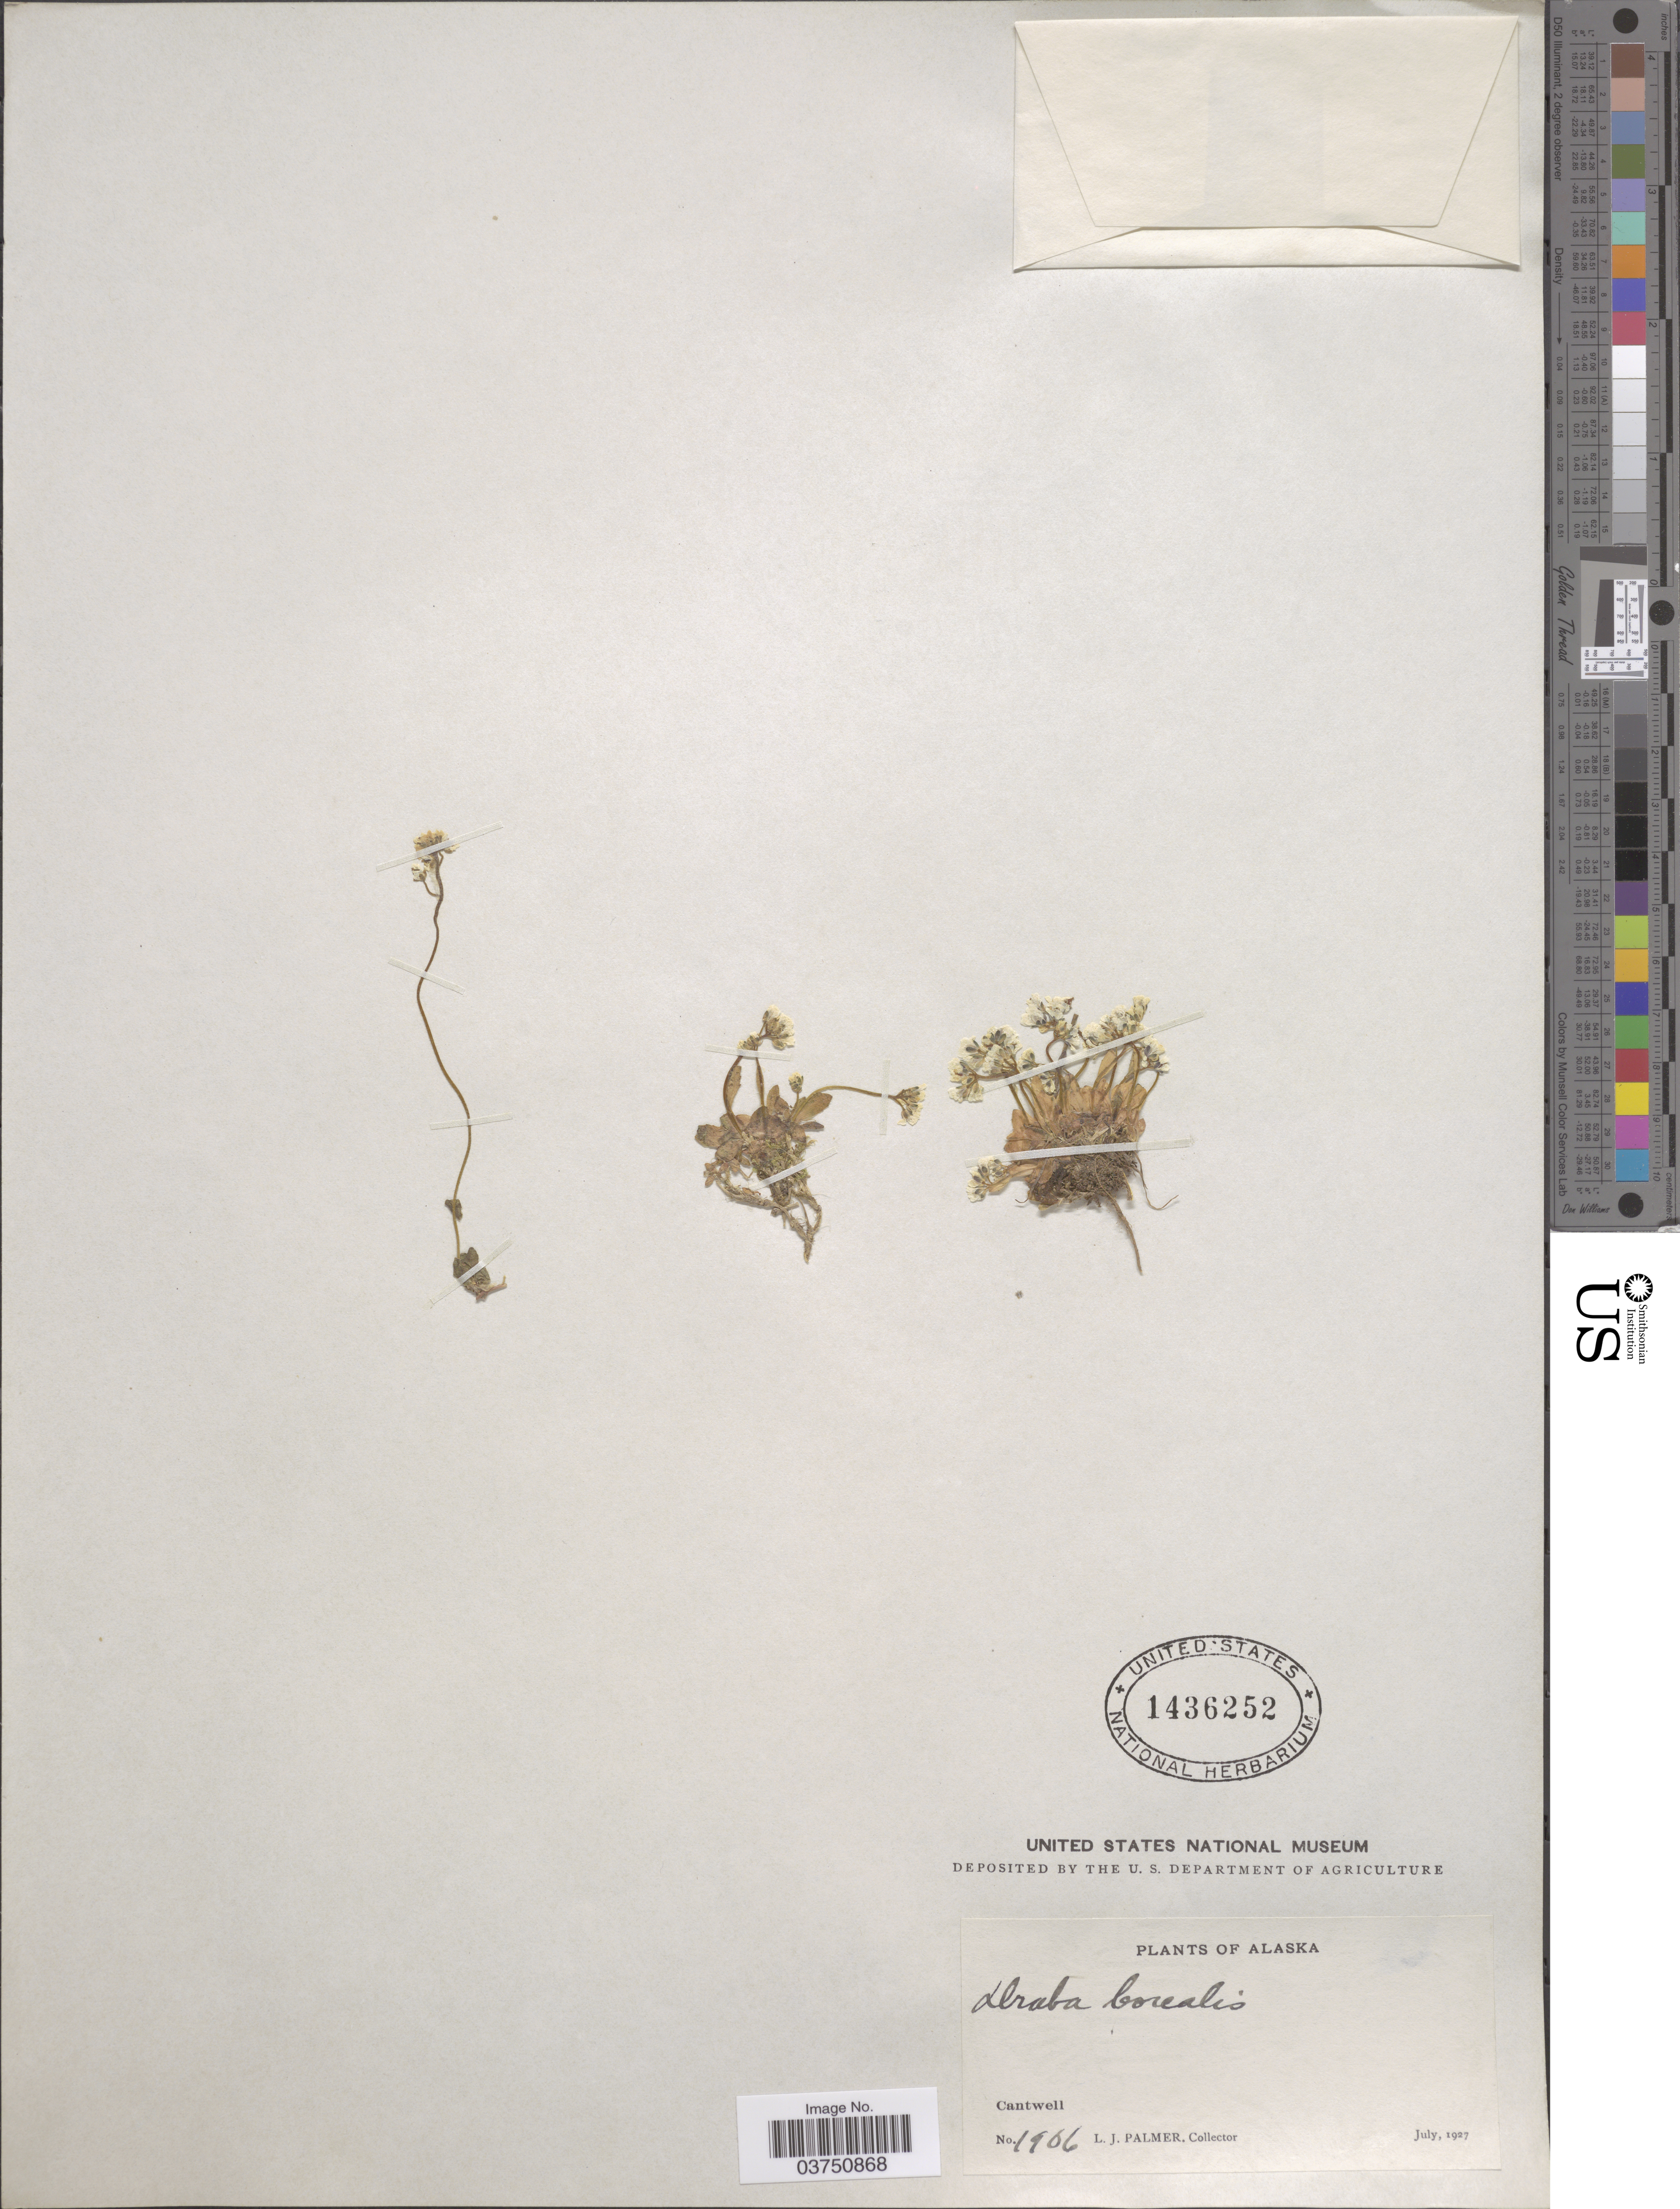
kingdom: Plantae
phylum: Tracheophyta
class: Magnoliopsida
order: Brassicales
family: Brassicaceae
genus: Draba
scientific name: Draba borealis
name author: DC.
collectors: L. J. Palmer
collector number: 1906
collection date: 1927-07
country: United States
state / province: Alaska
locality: Cantwell.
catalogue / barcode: US 1436252